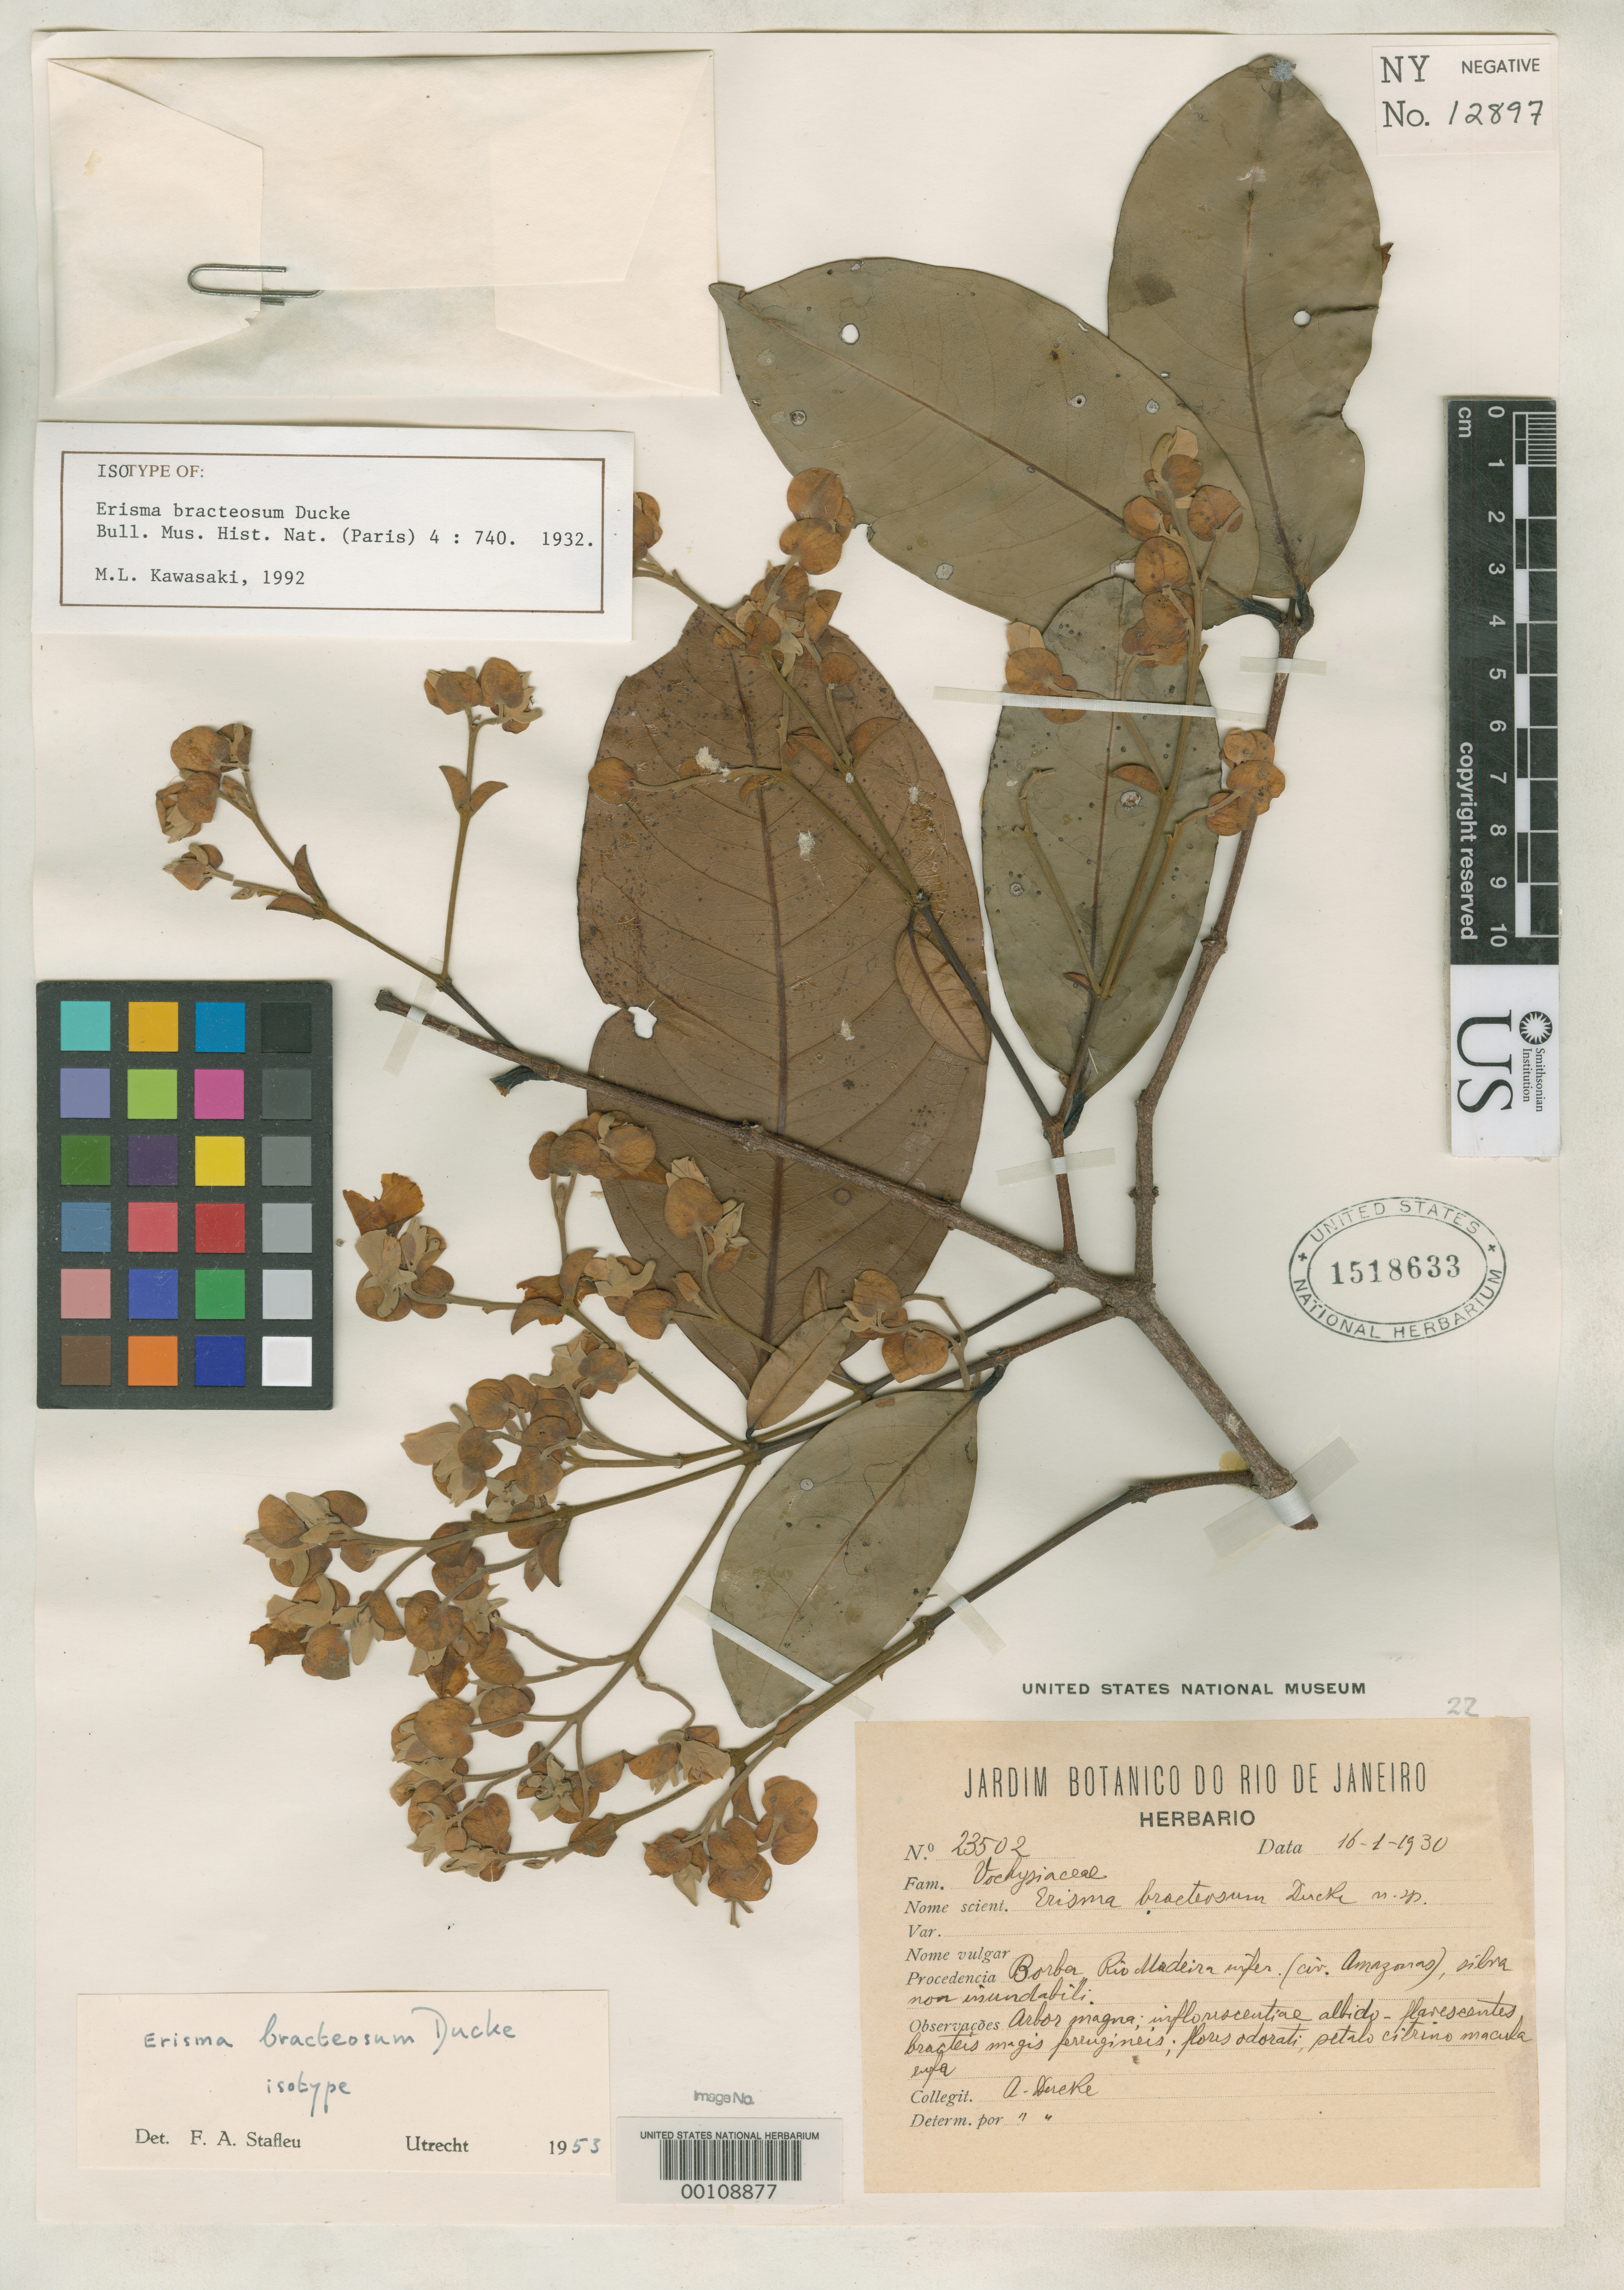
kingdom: Plantae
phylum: Tracheophyta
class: Magnoliopsida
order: Myrtales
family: Vochysiaceae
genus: Erisma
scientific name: Erisma bracteosum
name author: Ducke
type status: Isotype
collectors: A. Ducke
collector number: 23502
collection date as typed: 16 Jan 1930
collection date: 1930-01-16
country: Brazil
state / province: Amazonas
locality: Borba, Rio Madeira.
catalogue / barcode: US 1518633